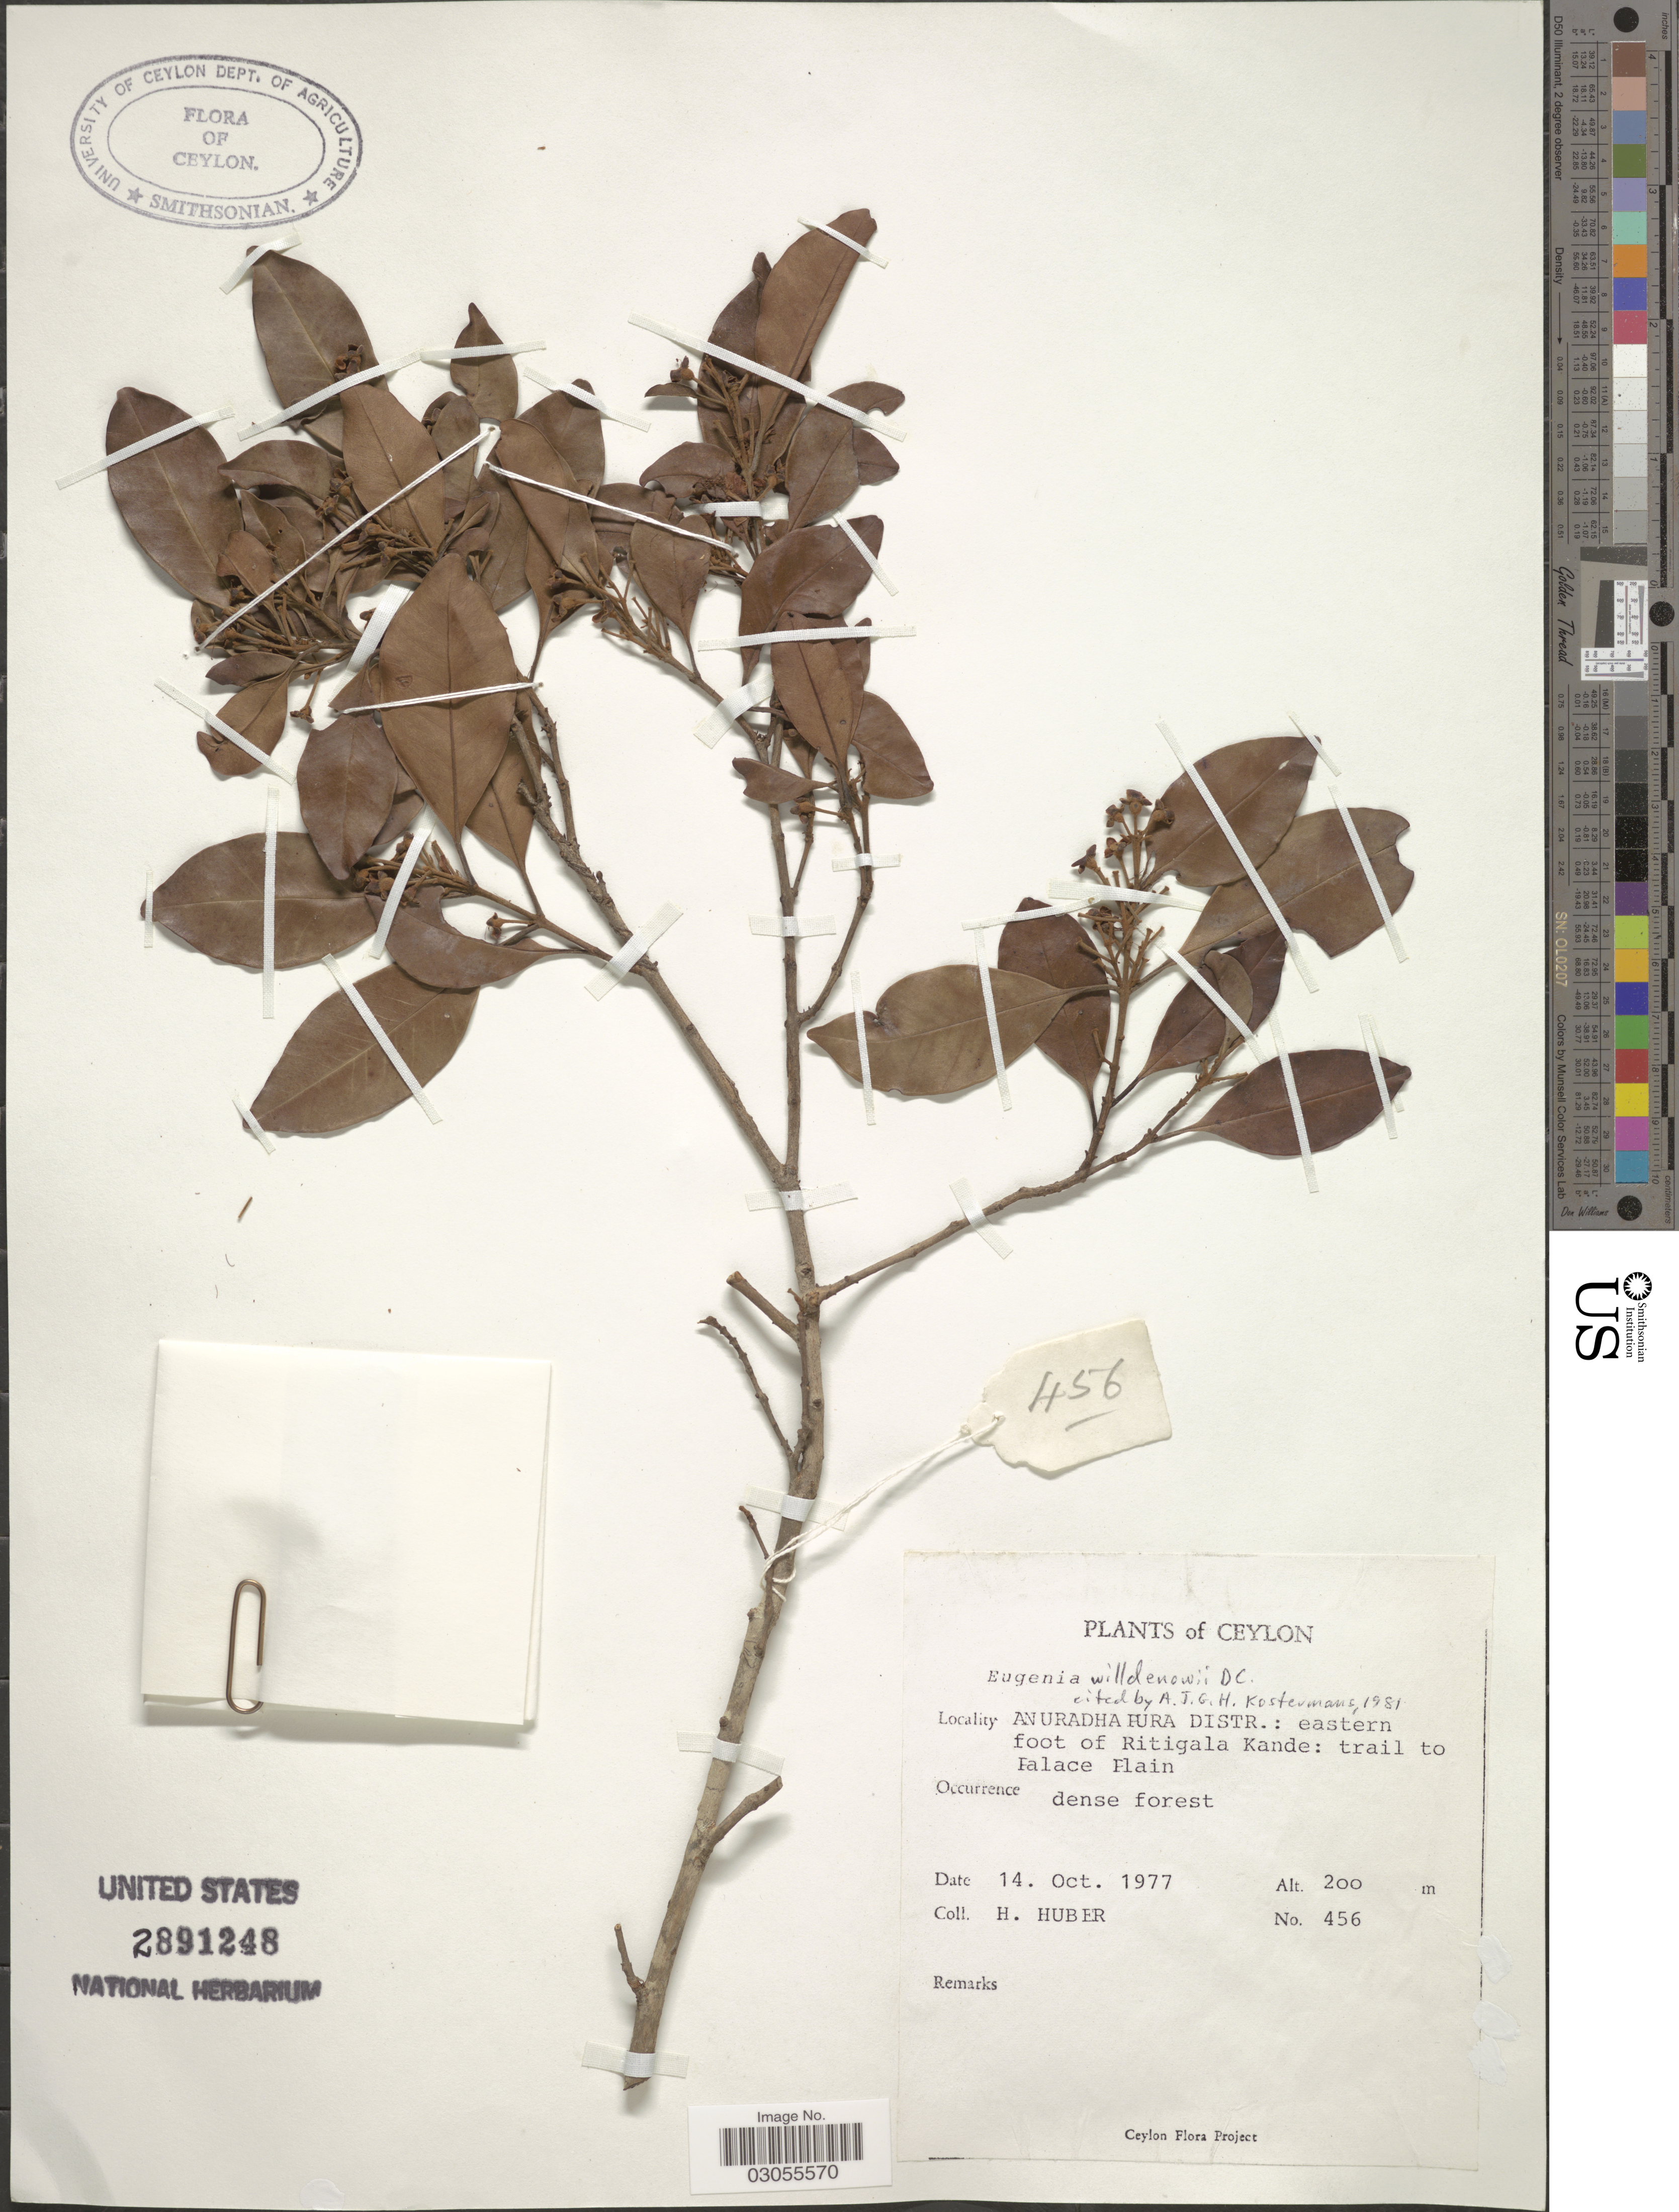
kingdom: Plantae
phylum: Tracheophyta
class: Magnoliopsida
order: Myrtales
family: Myrtaceae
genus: Eugenia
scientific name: Eugenia willdenowii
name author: Nied.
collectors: H. Huber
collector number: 456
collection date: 1977-10-14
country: Sri Lanka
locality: Ceylon. Anuradhapura Distr.: eastern foot of Ritigala Kande: trail to Palace Plain.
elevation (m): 200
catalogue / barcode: US 2891248